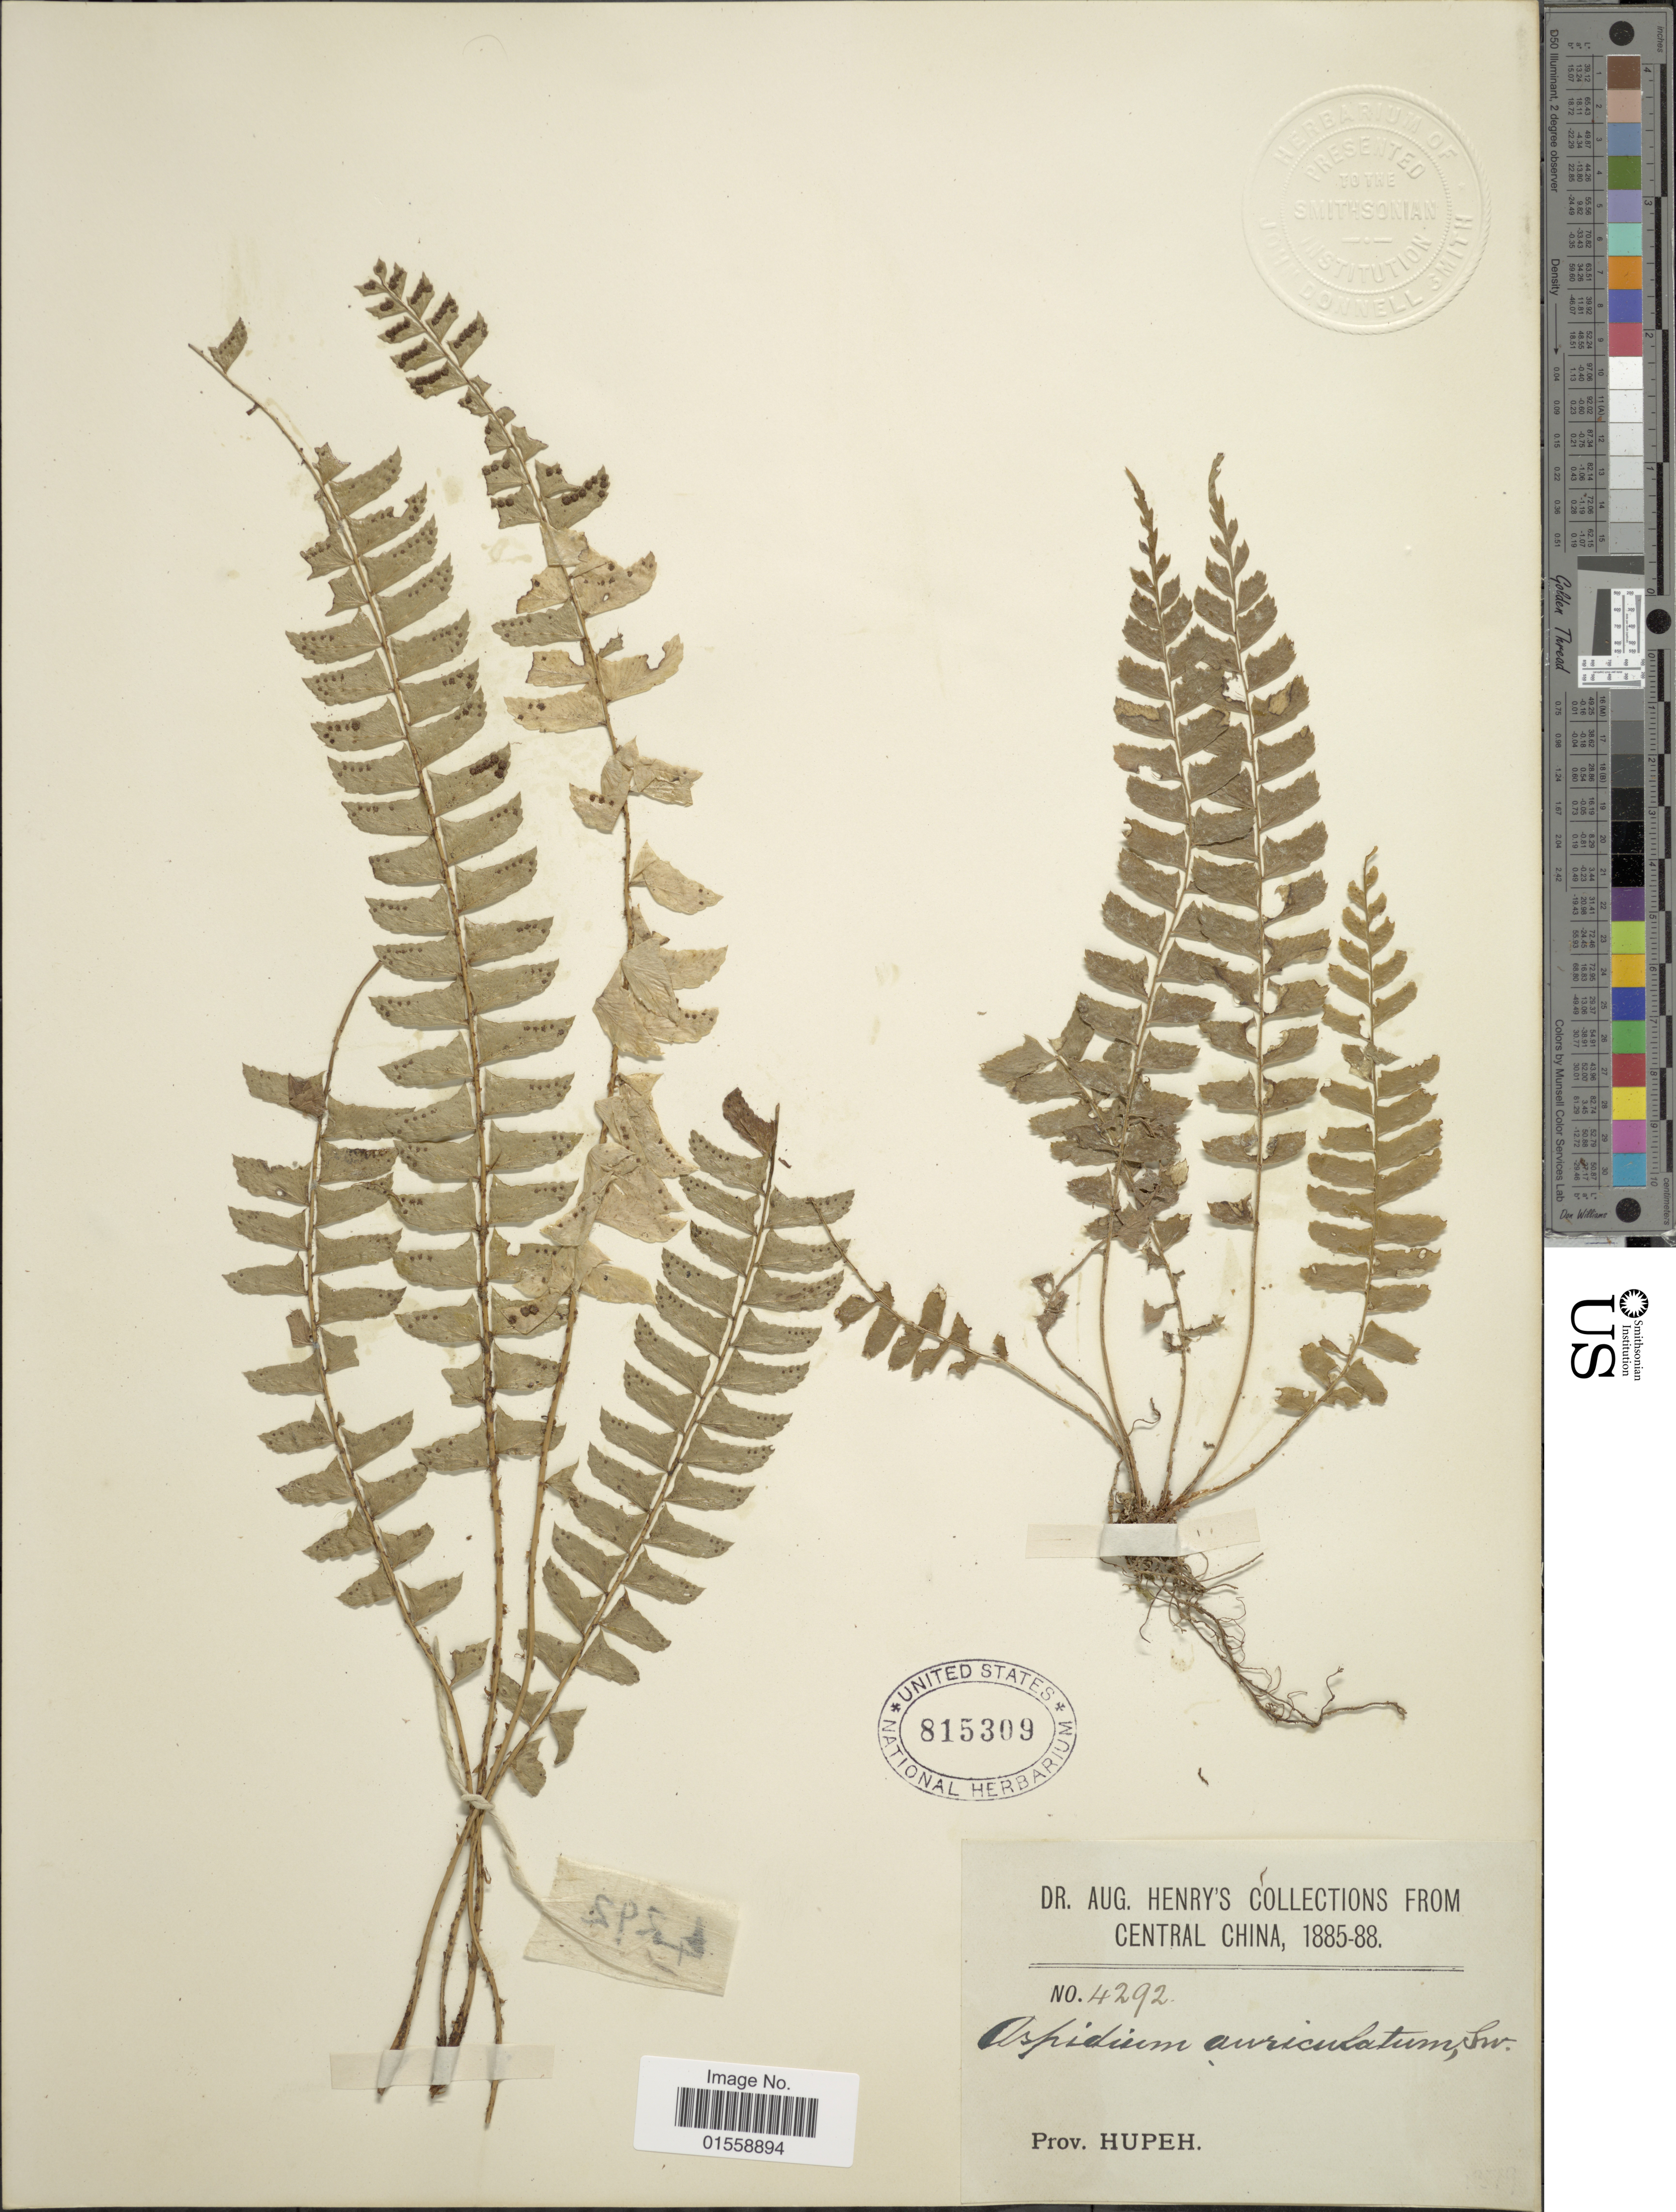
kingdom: Plantae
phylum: Tracheophyta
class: Polypodiopsida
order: Polypodiales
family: Dryopteridaceae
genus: Polystichum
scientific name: Polystichum auriculatum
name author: (L.) C. Presl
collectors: A. Henry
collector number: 4292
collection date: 1885/1888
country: China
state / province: Hubei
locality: Prov. Hupeh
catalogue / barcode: US 815309